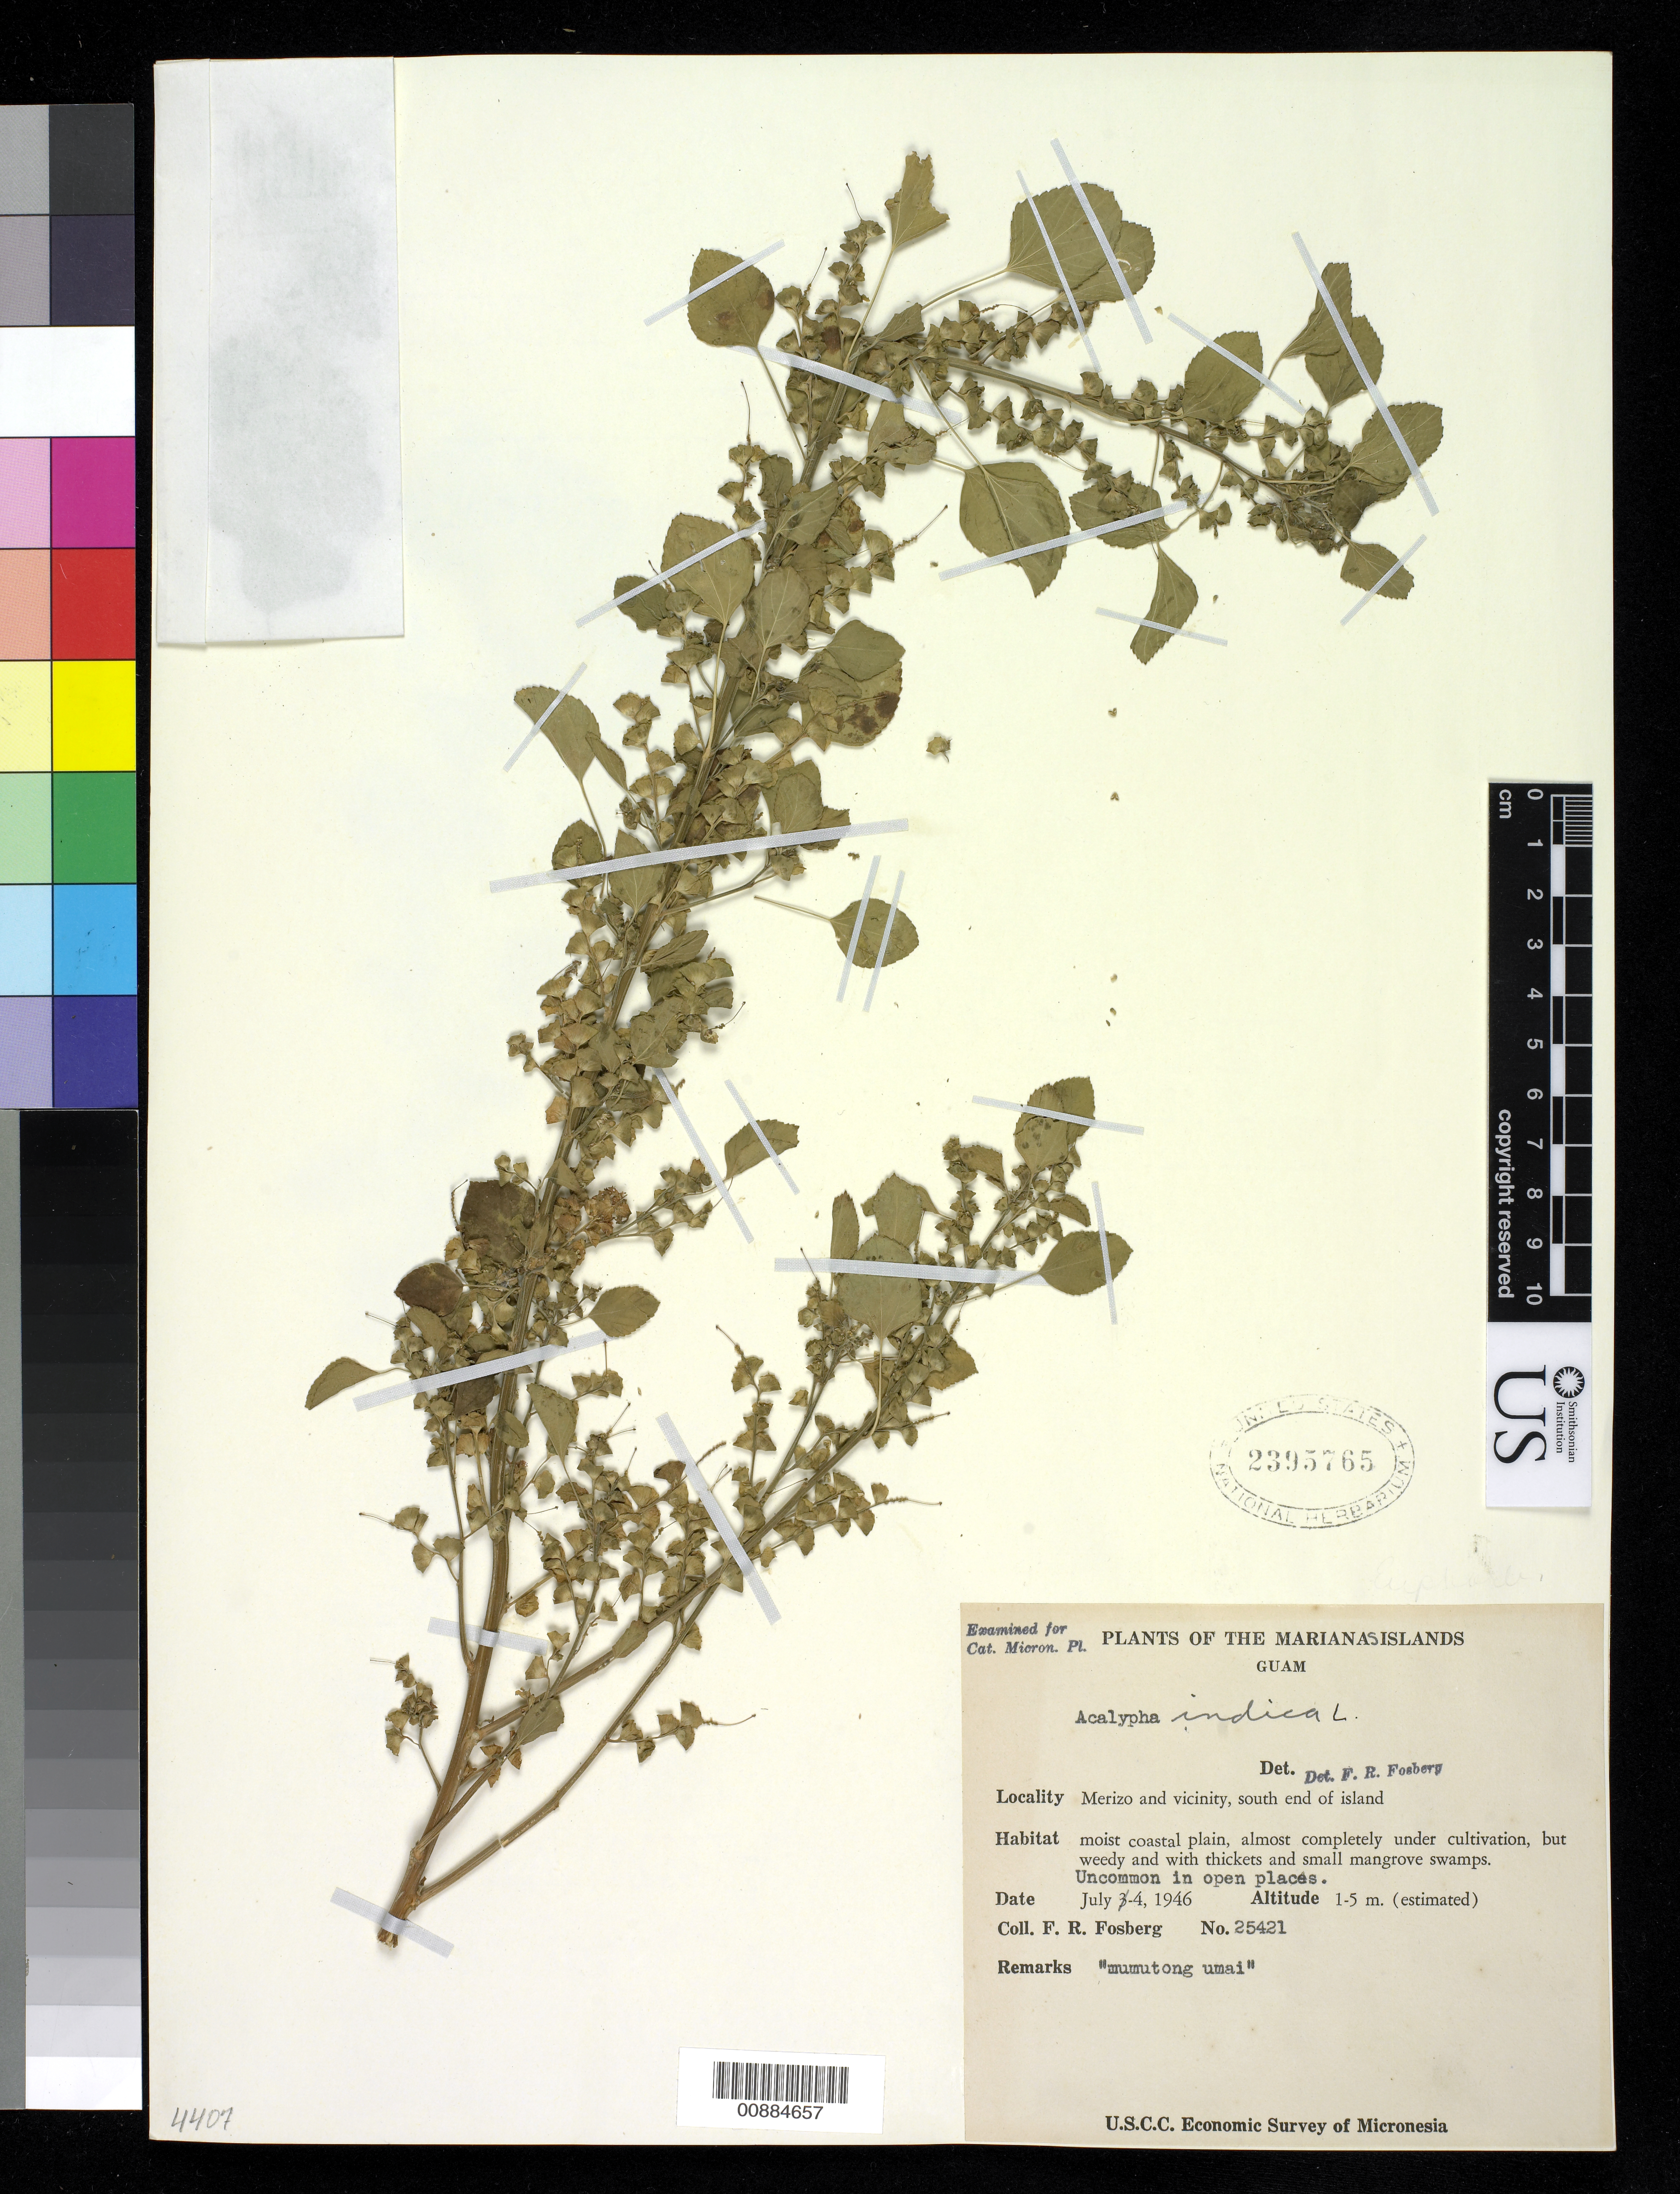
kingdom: Plantae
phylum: Tracheophyta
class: Magnoliopsida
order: Malpighiales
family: Euphorbiaceae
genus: Acalypha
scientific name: Acalypha indica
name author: L.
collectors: F. R. Fosberg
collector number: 25421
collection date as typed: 04 Jul 1946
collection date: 1946-07-04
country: Guam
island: Guam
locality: Marianas Islands, Guam, Merizo and vicinity, south end of island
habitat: moist coastal plain, weedy and with thickets and small mangrove swamps. Uncommon in open places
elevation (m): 1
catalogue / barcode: US 2395765